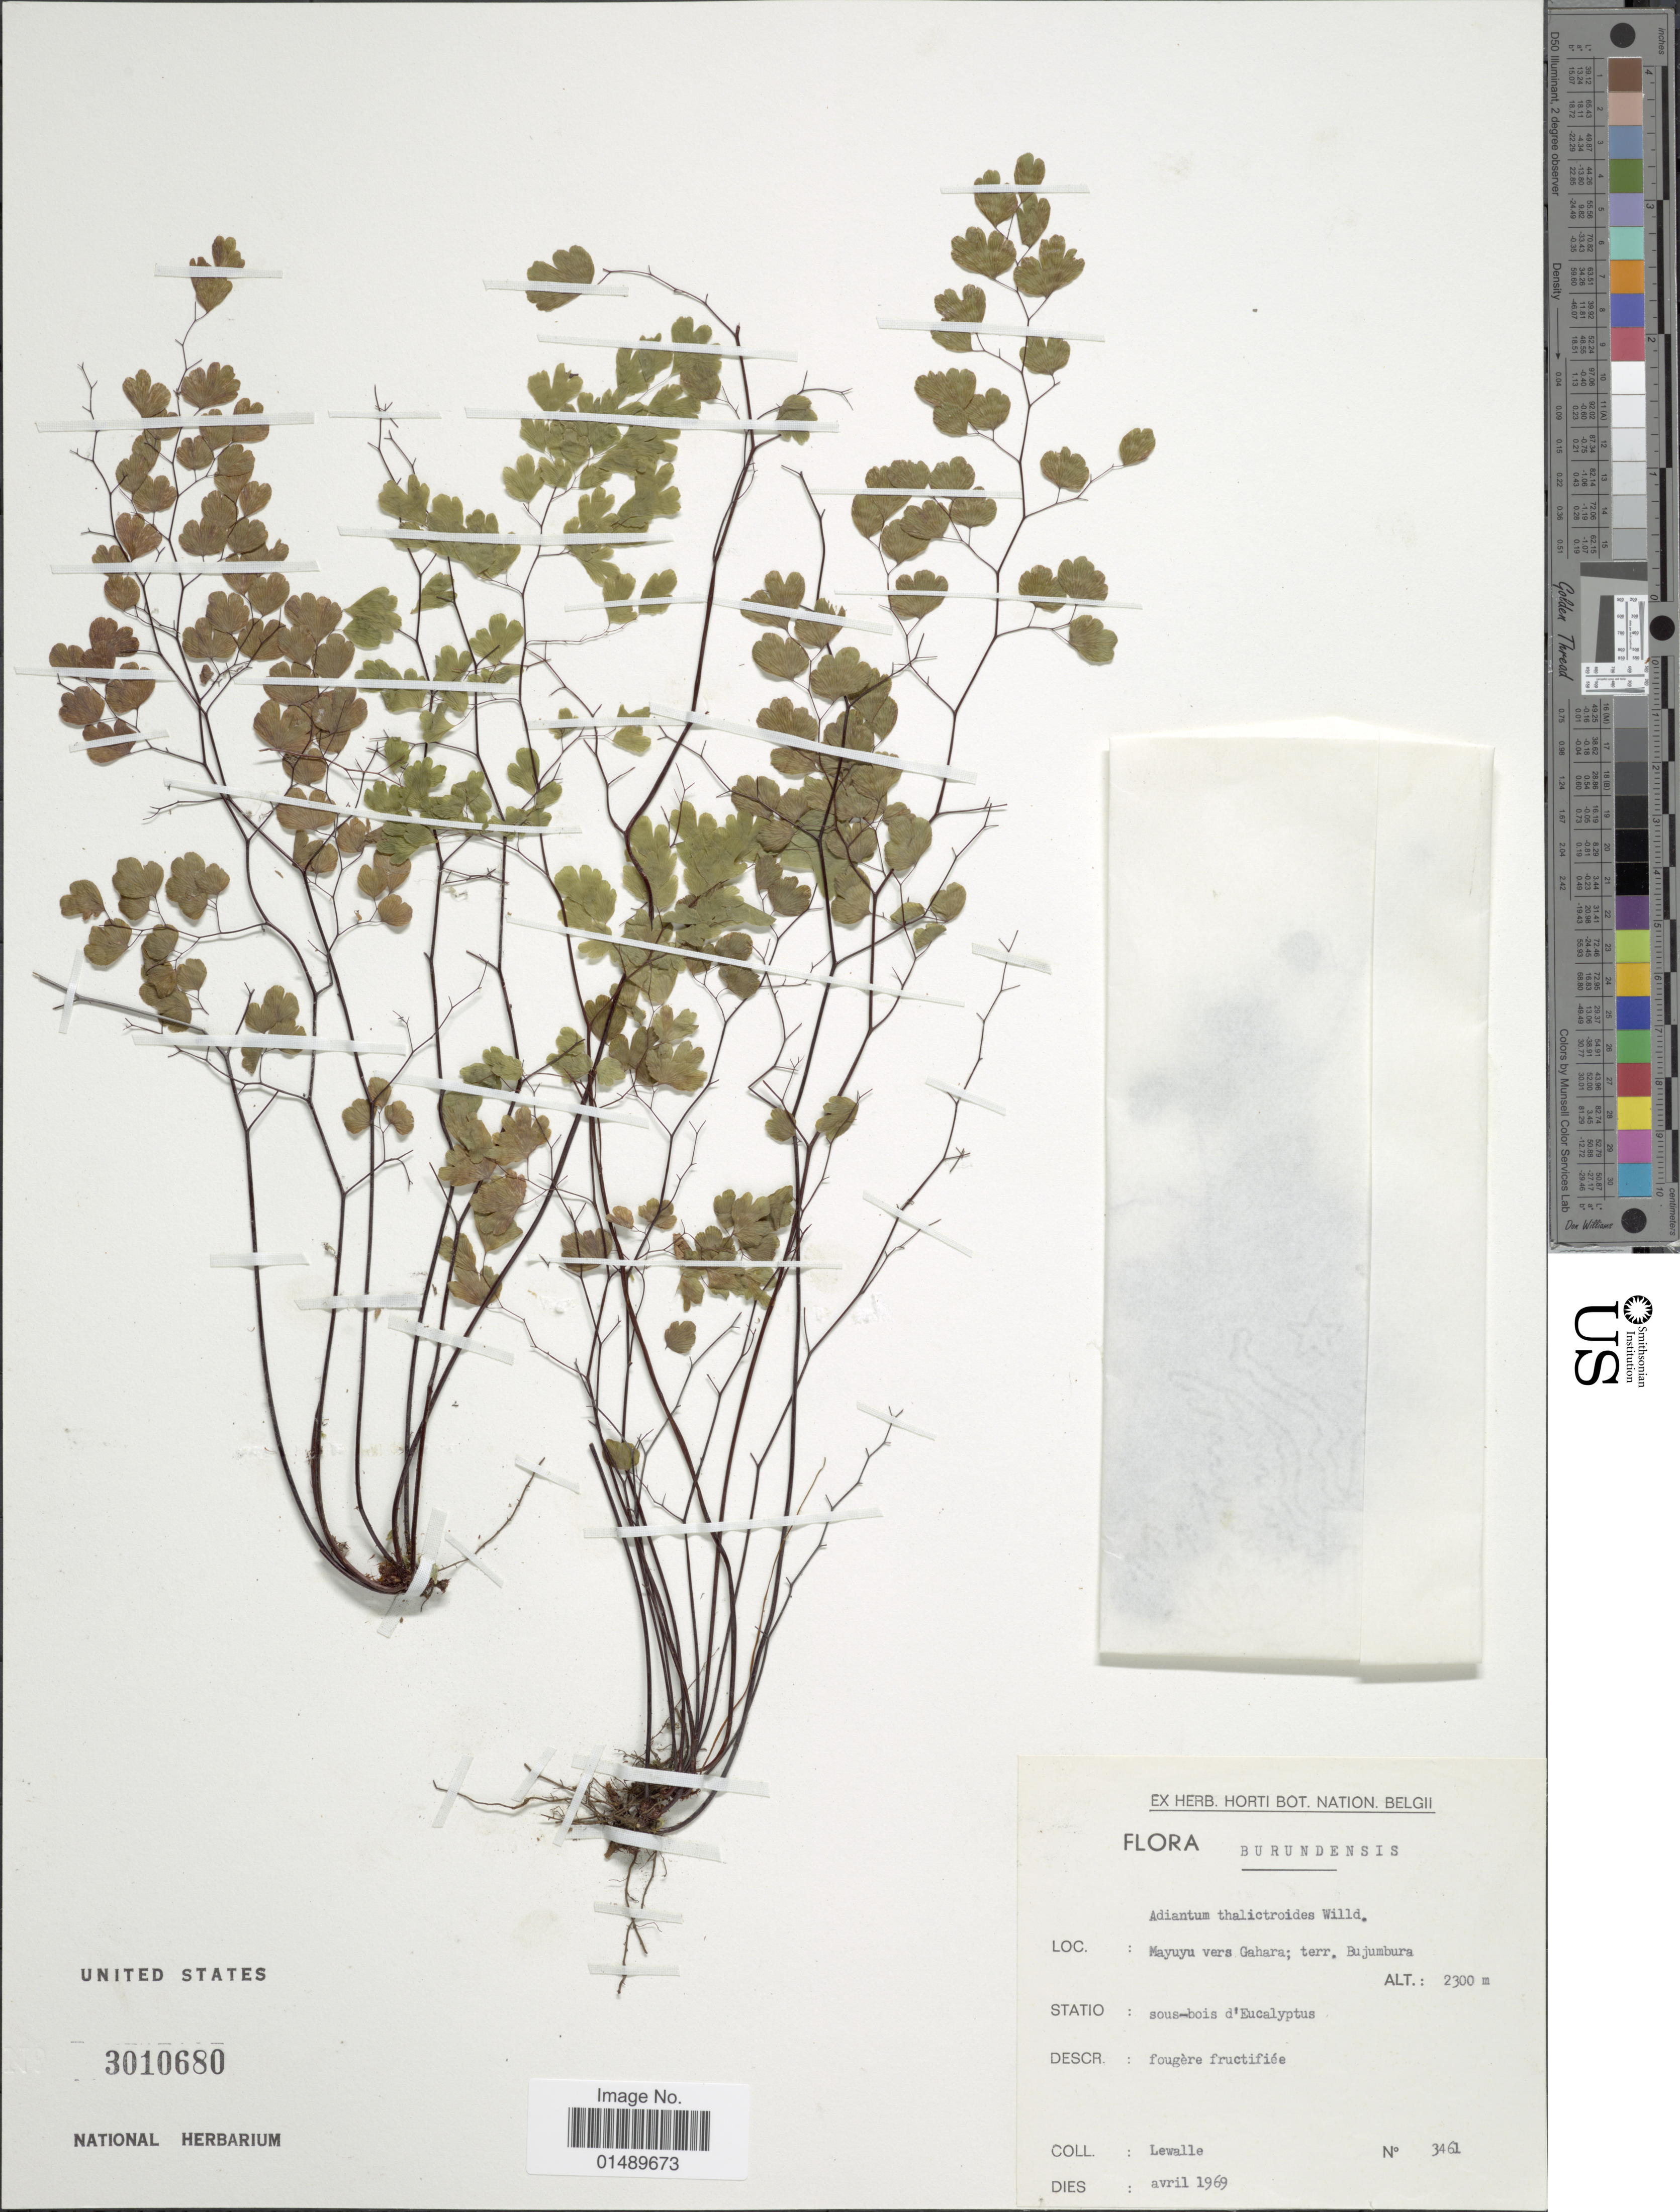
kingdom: Plantae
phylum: Tracheophyta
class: Polypodiopsida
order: Polypodiales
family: Pteridaceae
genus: Adiantum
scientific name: Adiantum thalictroides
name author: Willd. ex Schltdl.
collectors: Lewalle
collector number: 3461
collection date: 1969-04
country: Burundi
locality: Burundensis, Mayuyu vers Gahara; terr. Bujumbura, Sous-bios d'Eucalyptus.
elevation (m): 701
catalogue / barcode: US 3010680